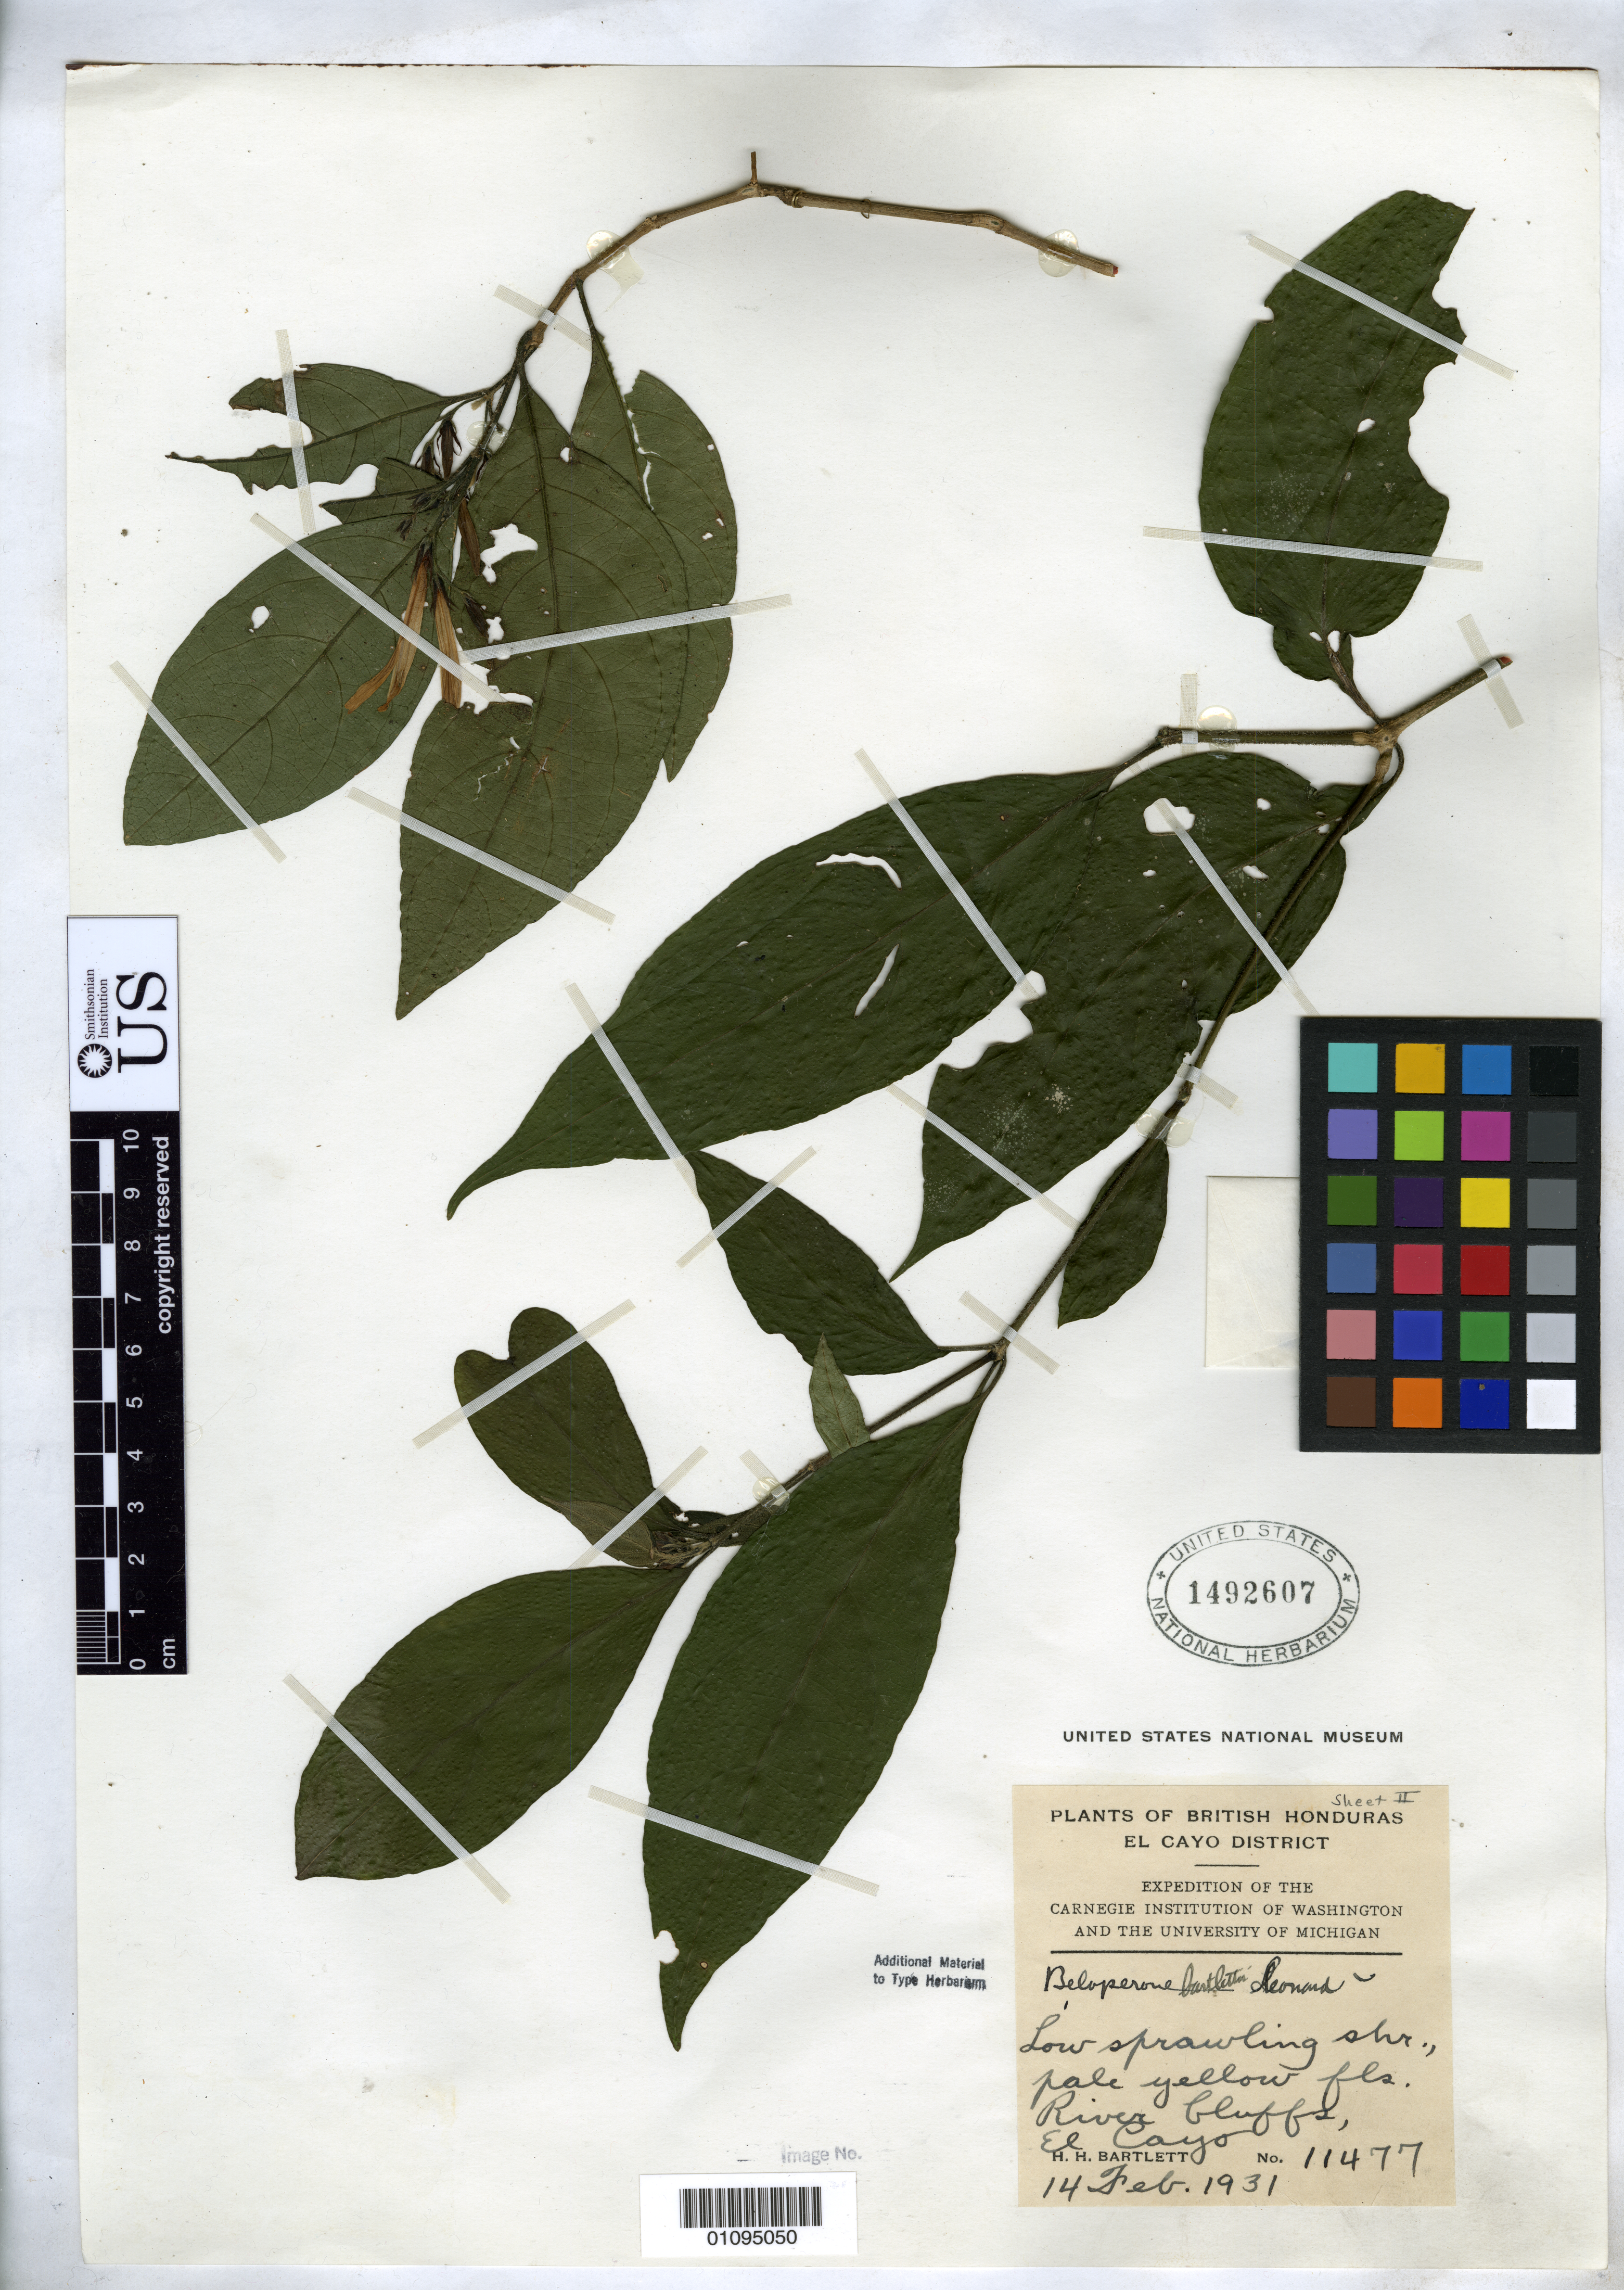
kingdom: Plantae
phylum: Tracheophyta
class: Magnoliopsida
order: Lamiales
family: Acanthaceae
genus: Beloperone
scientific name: Beloperone bartlettii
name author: Leonard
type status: Isotype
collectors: H. H. Bartlett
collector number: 11477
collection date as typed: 14 Feb 1931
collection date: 1931-02-14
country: Belize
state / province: Cayo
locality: River bluffs at El Cayo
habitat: River bluffs.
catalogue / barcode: US 1492607